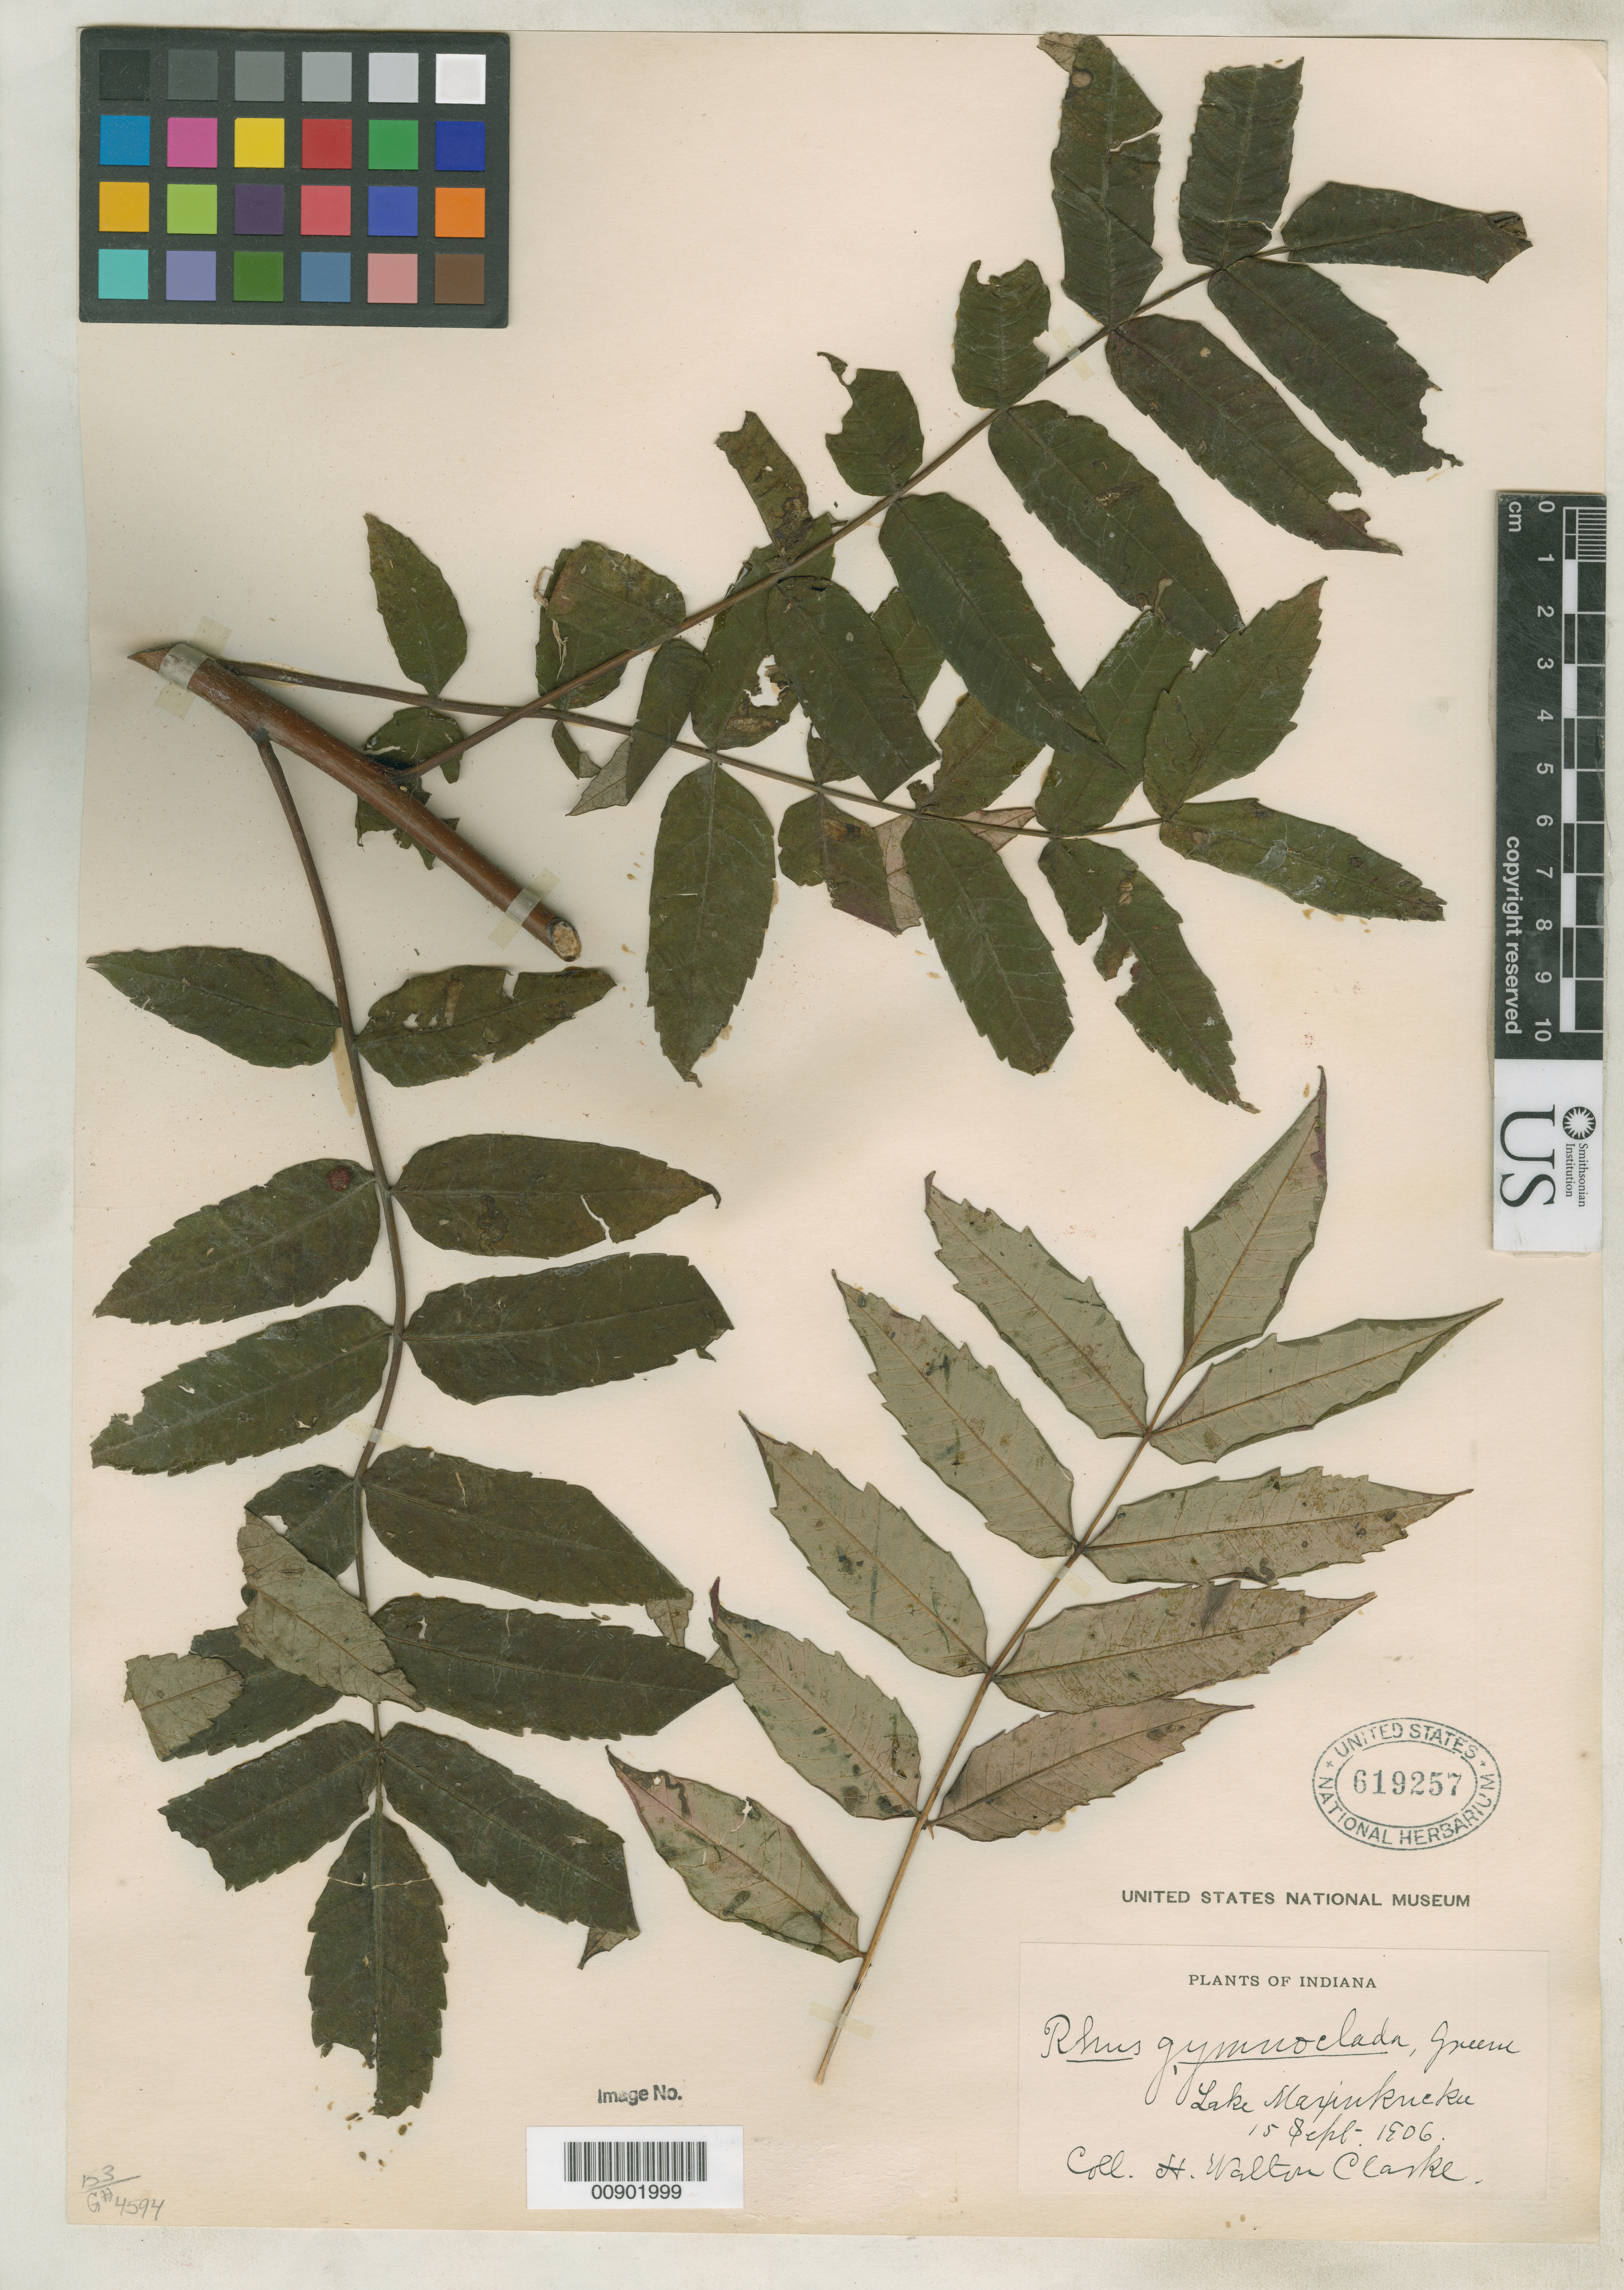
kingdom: Plantae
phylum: Tracheophyta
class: Magnoliopsida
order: Sapindales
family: Anacardiaceae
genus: Rhus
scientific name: Rhus gymnoclada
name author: Greene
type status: Isotype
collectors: H. W. Clarke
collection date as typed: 15 Sep 1906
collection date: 1906-09-15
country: United States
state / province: Indiana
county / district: Marshall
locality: Lake Maxinkuckee.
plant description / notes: Currently accepted name as cited by F.A. Barkley, Ann. Missouri Bot. Gard. 24: 330-331.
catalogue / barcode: US 619257